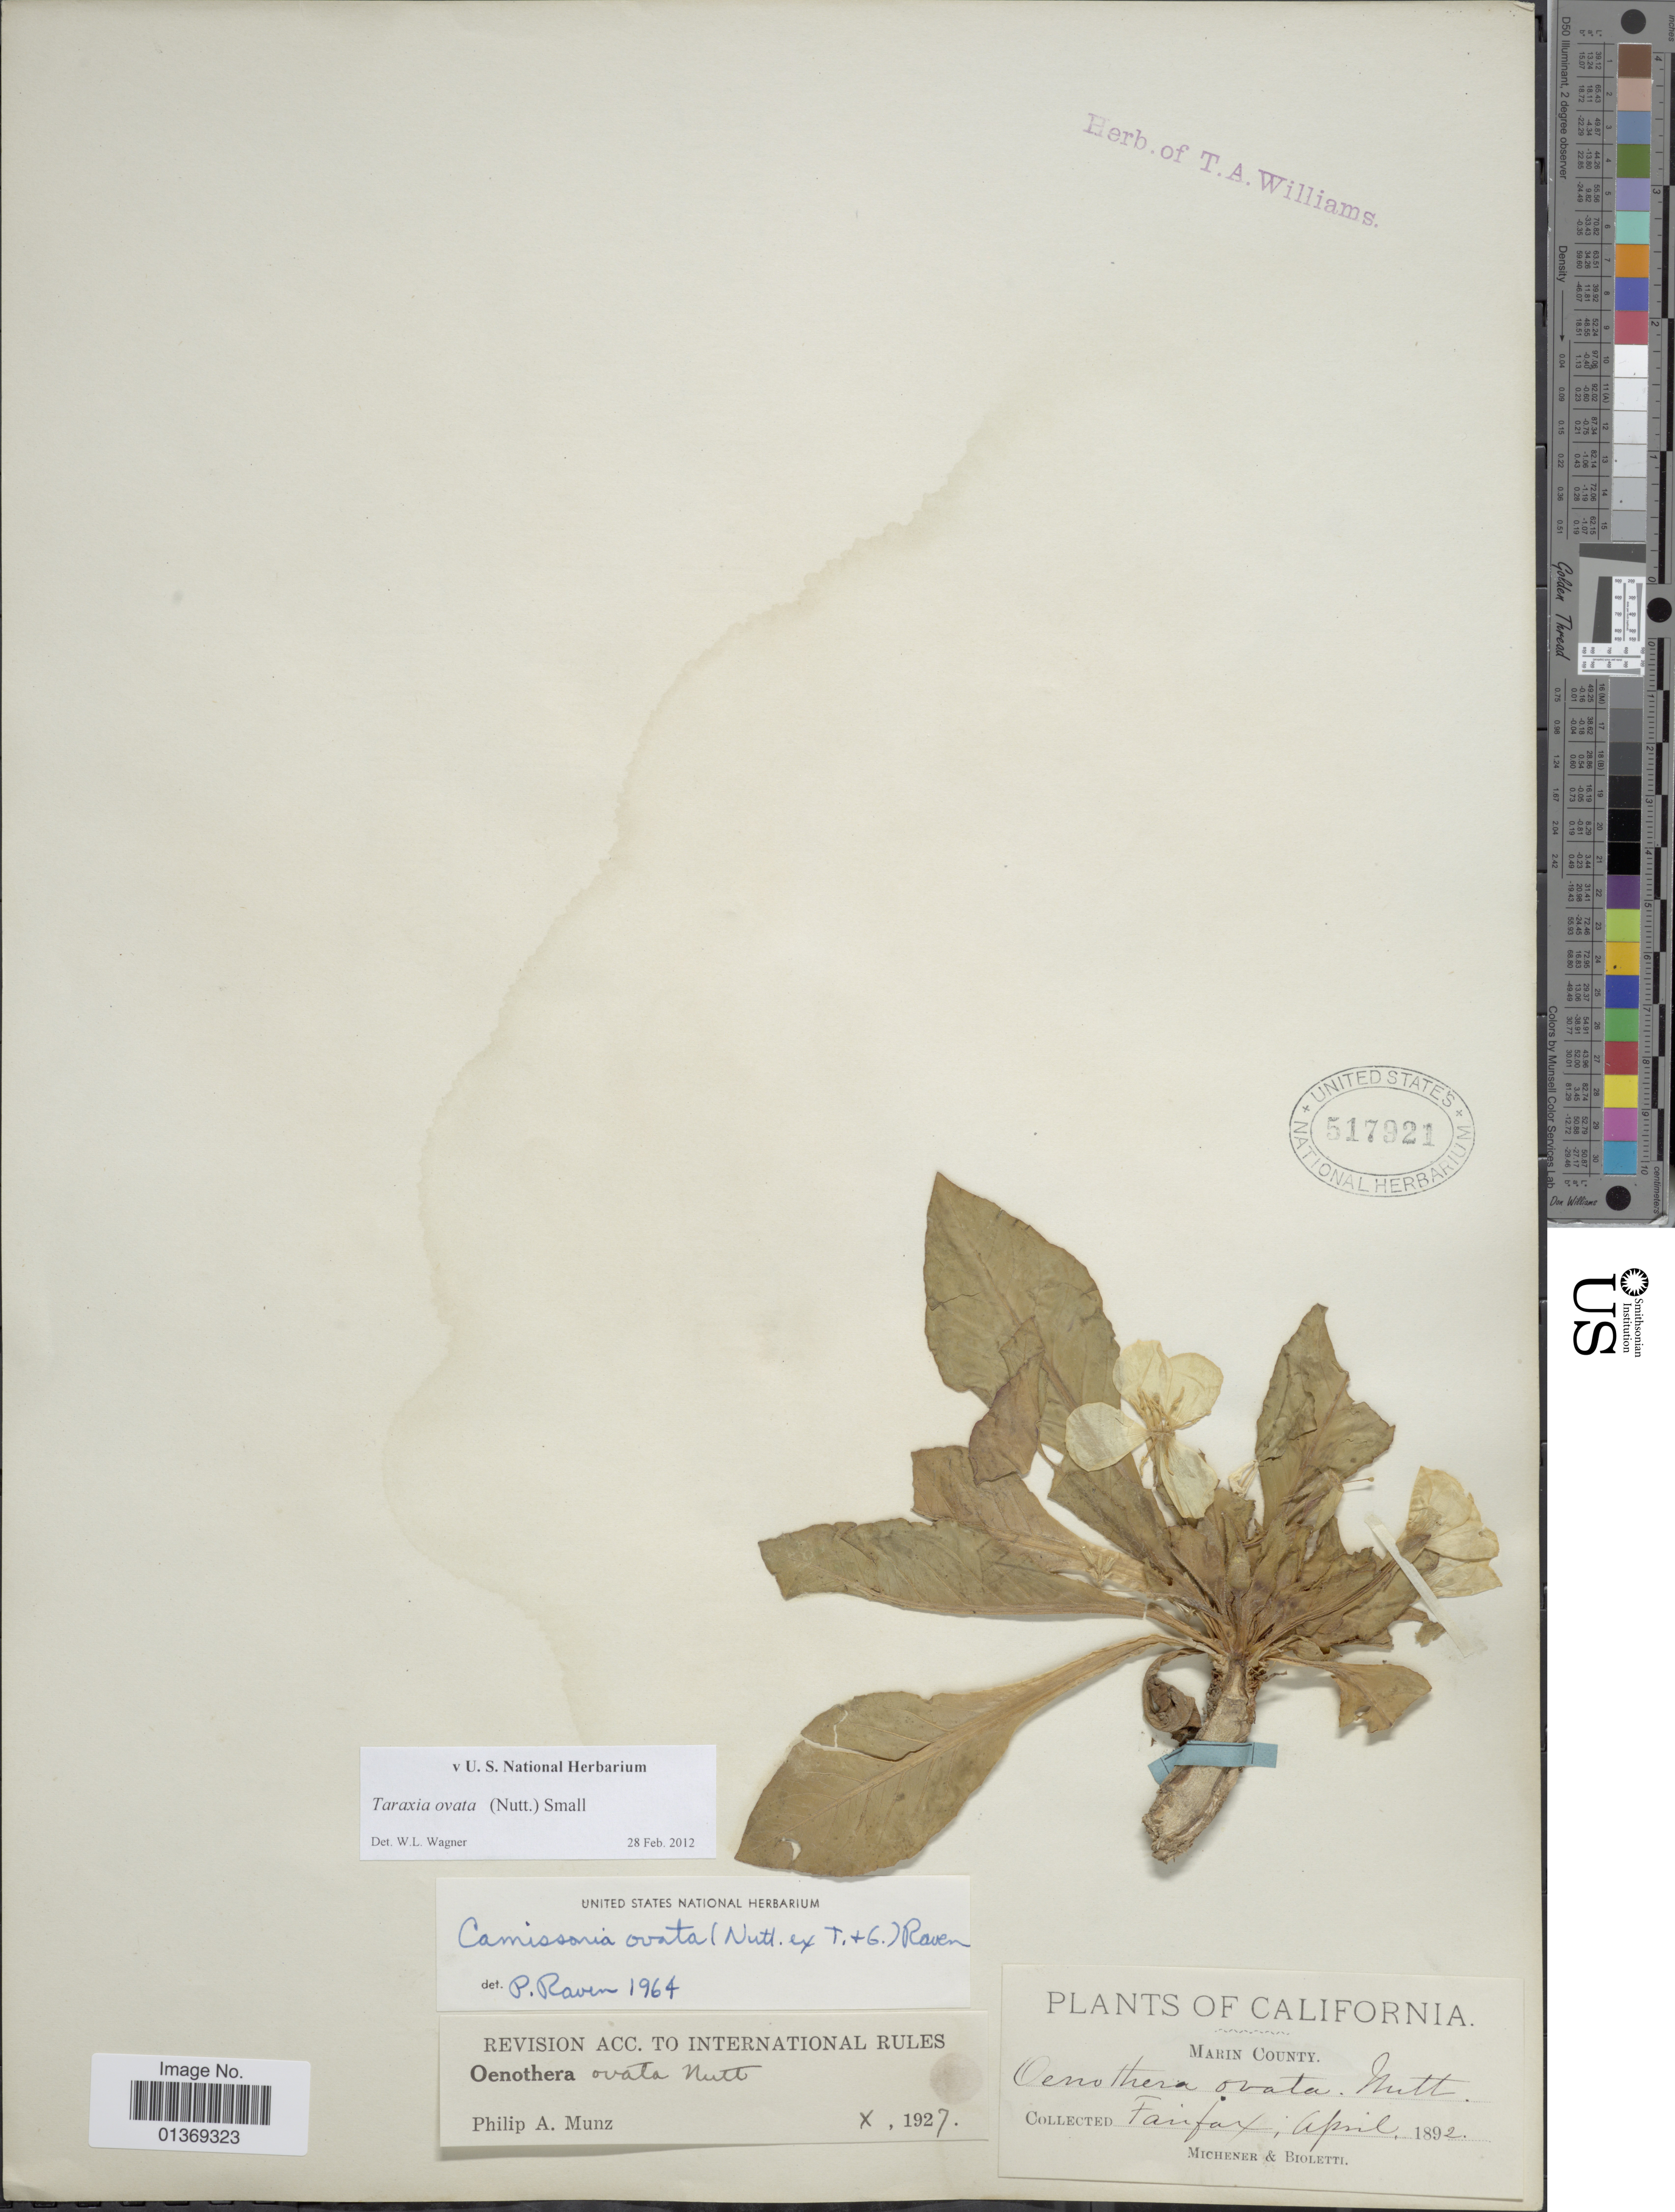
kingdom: Plantae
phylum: Tracheophyta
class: Magnoliopsida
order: Myrtales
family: Onagraceae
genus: Taraxia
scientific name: Taraxia ovata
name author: (Nutt.) Small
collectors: -. Michener & -- Bioletti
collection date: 1892-04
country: United States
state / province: California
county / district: Marin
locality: Marin County, Fairfax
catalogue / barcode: US 517921